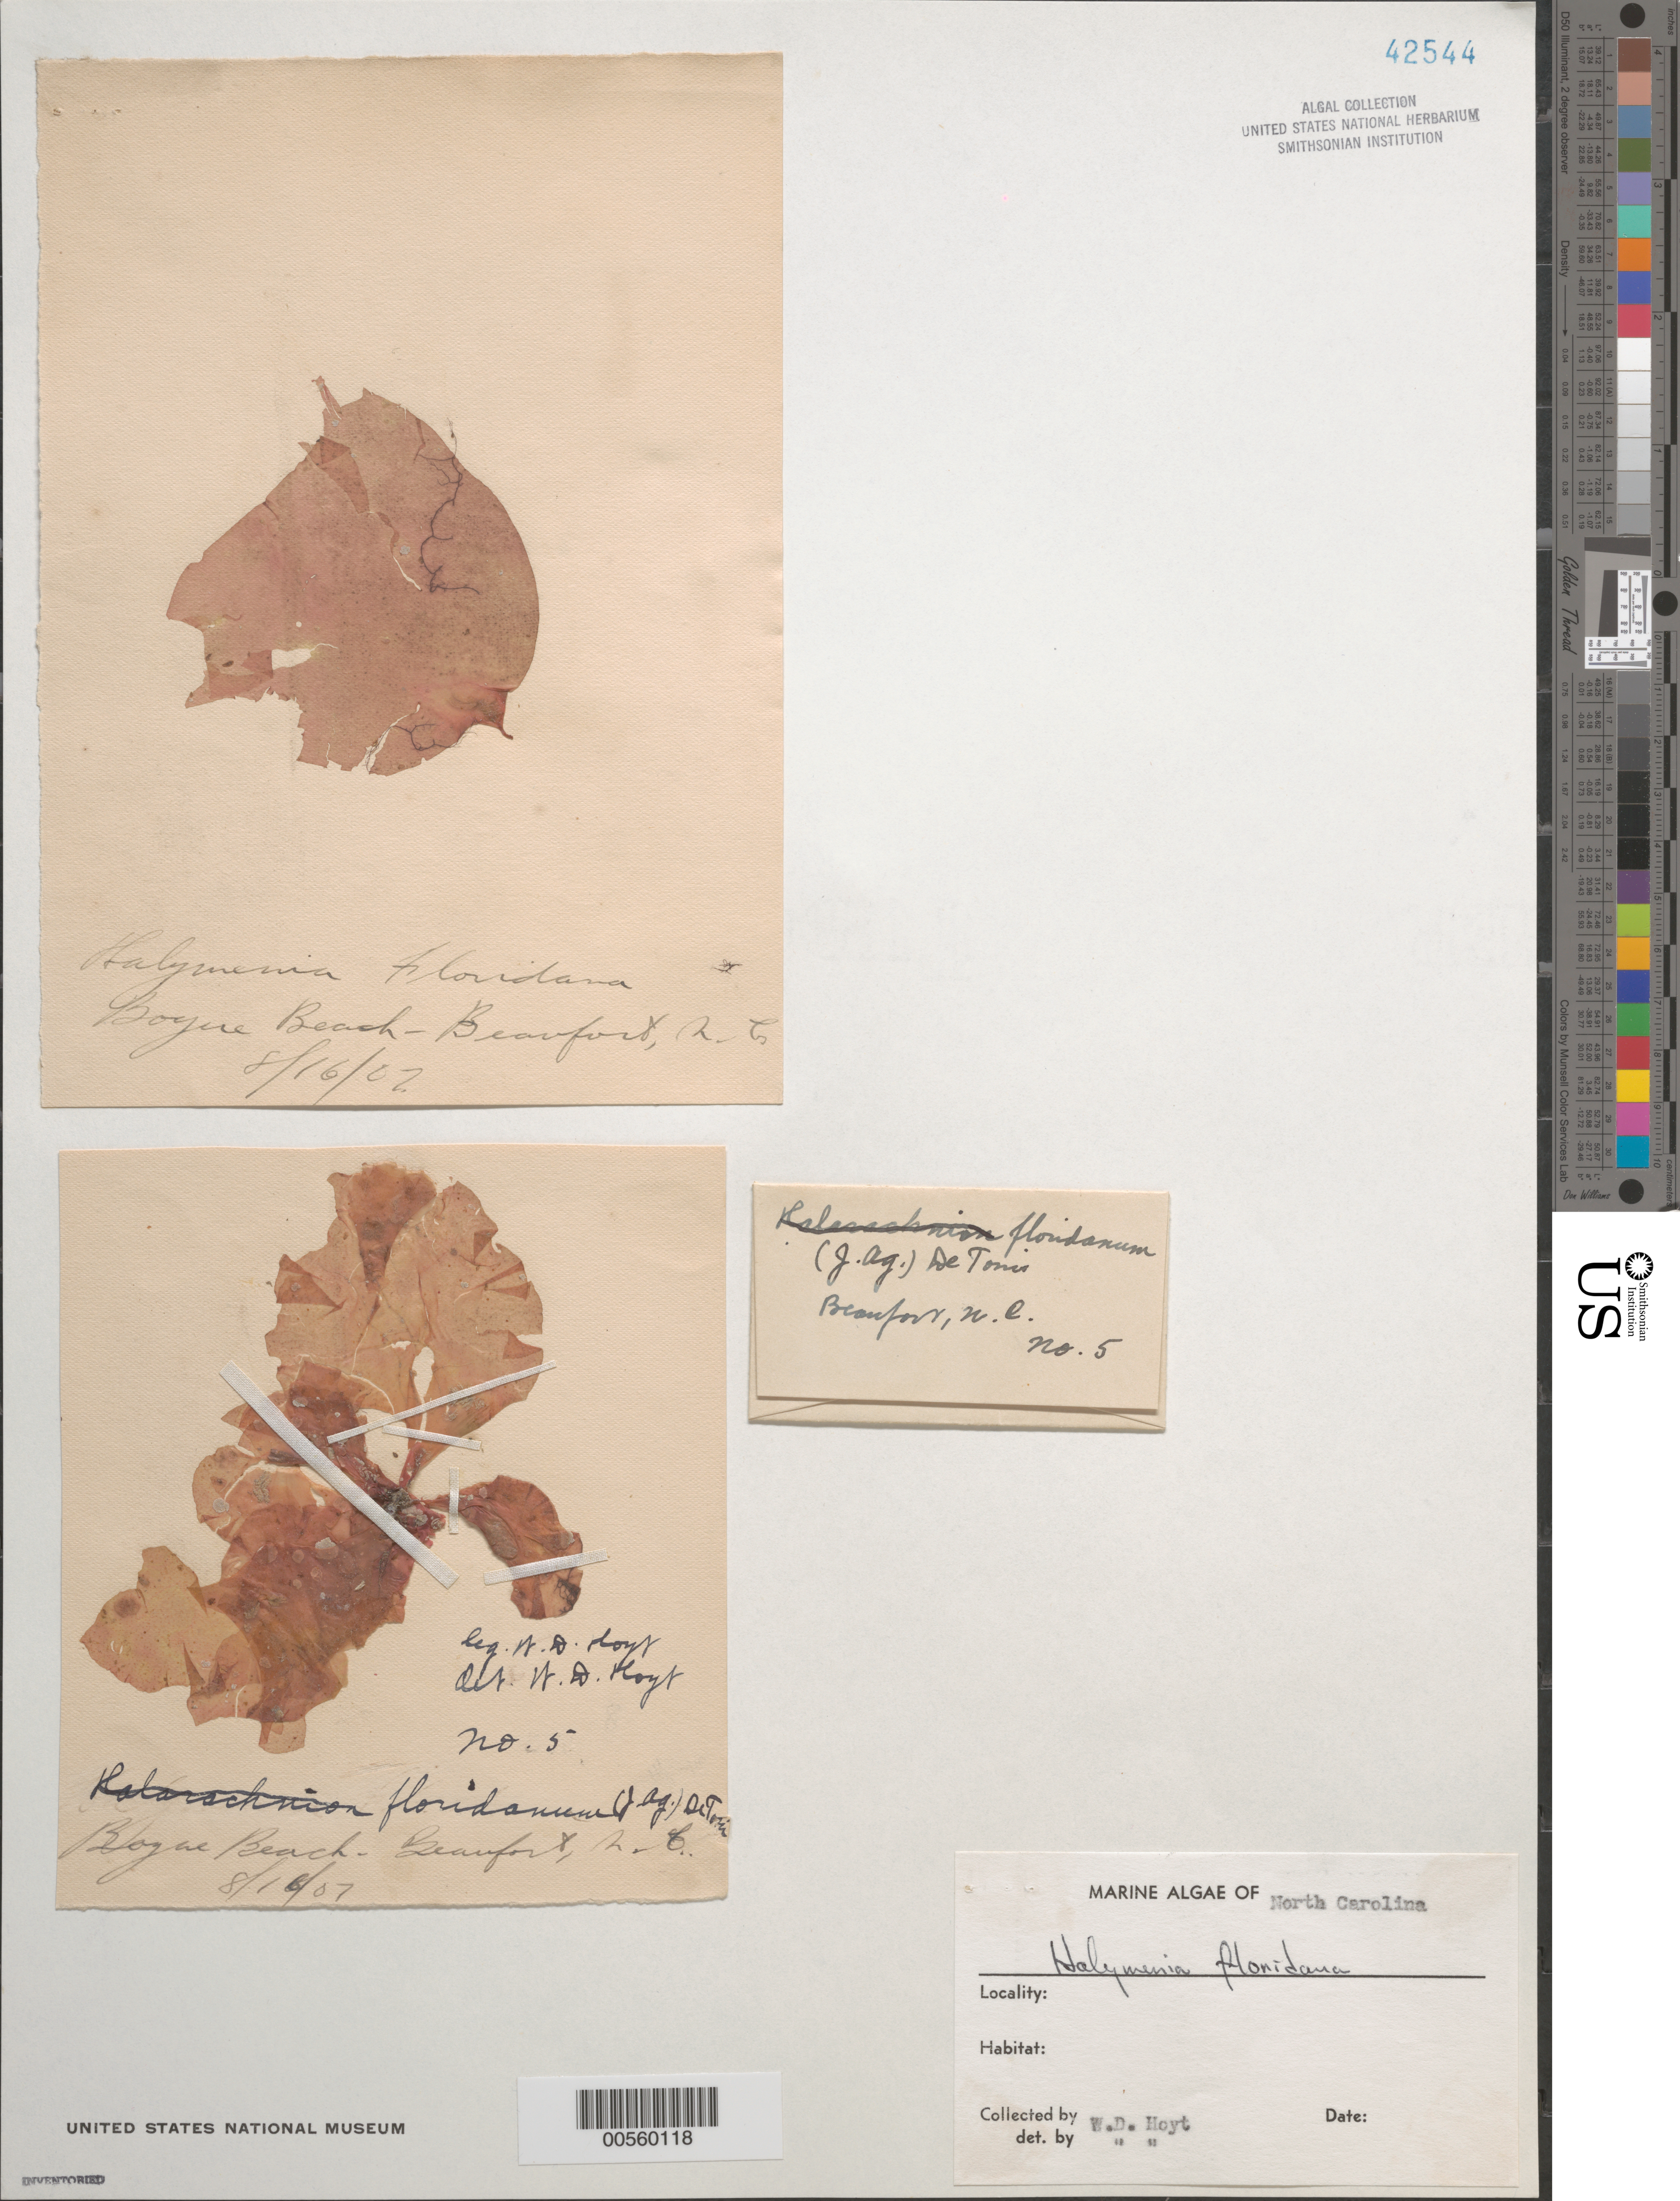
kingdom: Plantae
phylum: Rhodophyta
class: Florideophyceae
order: Halymeniales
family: Halymeniaceae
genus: Halymenia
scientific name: Halymenia floridana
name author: J. Agardh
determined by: Hoyt, W. D.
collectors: W. D. Hoyt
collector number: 5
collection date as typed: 16 Aug 1907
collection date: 1907-08-16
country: United States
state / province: North Carolina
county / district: Carteret County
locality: Beaufort, Bogue Beach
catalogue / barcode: US 42544